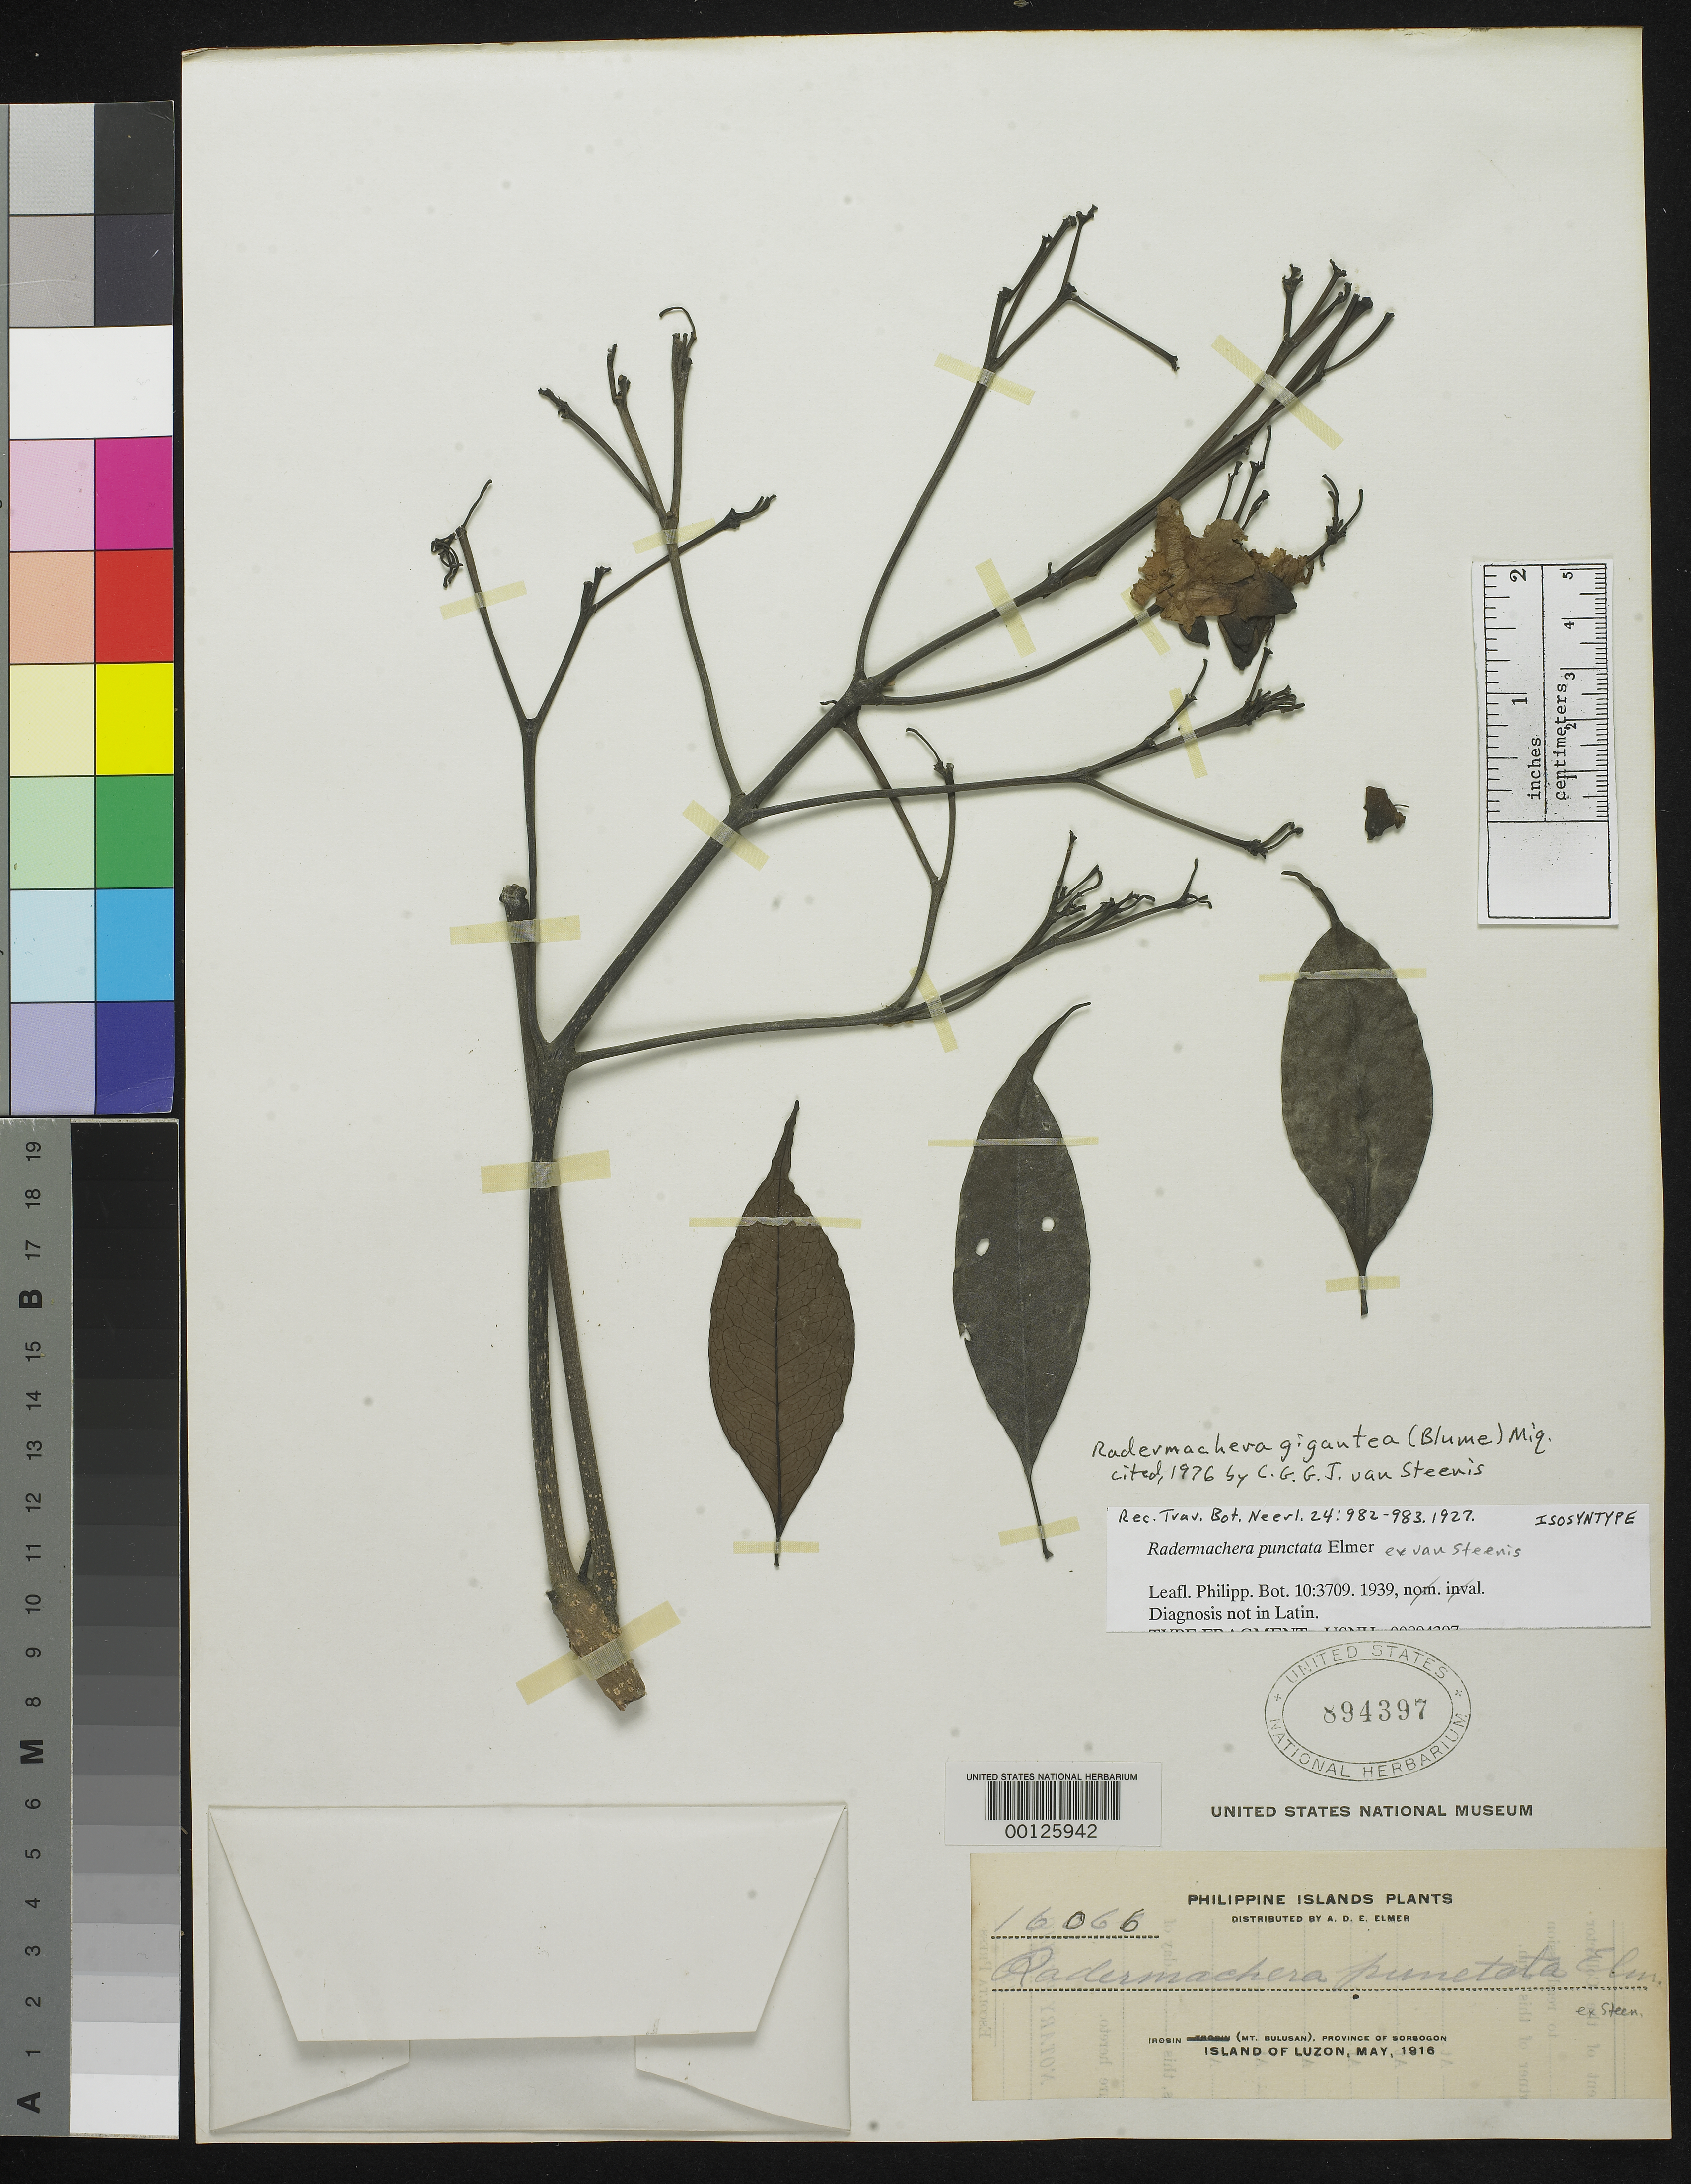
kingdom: Plantae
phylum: Tracheophyta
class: Magnoliopsida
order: Lamiales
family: Bignoniaceae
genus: Radermachera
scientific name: Radermachera punctata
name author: Elmer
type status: Isosyntype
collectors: A. D. E. Elmer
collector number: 16066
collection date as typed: May 1916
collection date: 1916-05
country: Philippines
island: Luzon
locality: Irosin (Mt. Bulusan), Province of Sorsogon.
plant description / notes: Also published (invalidly, lacking Latin diagnosis) by Elmer, Leafl. Philipp. Bot. 10: 3709 (1939).; Cited 1976 by C.G.G.J. van Steenis.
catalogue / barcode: US 894397